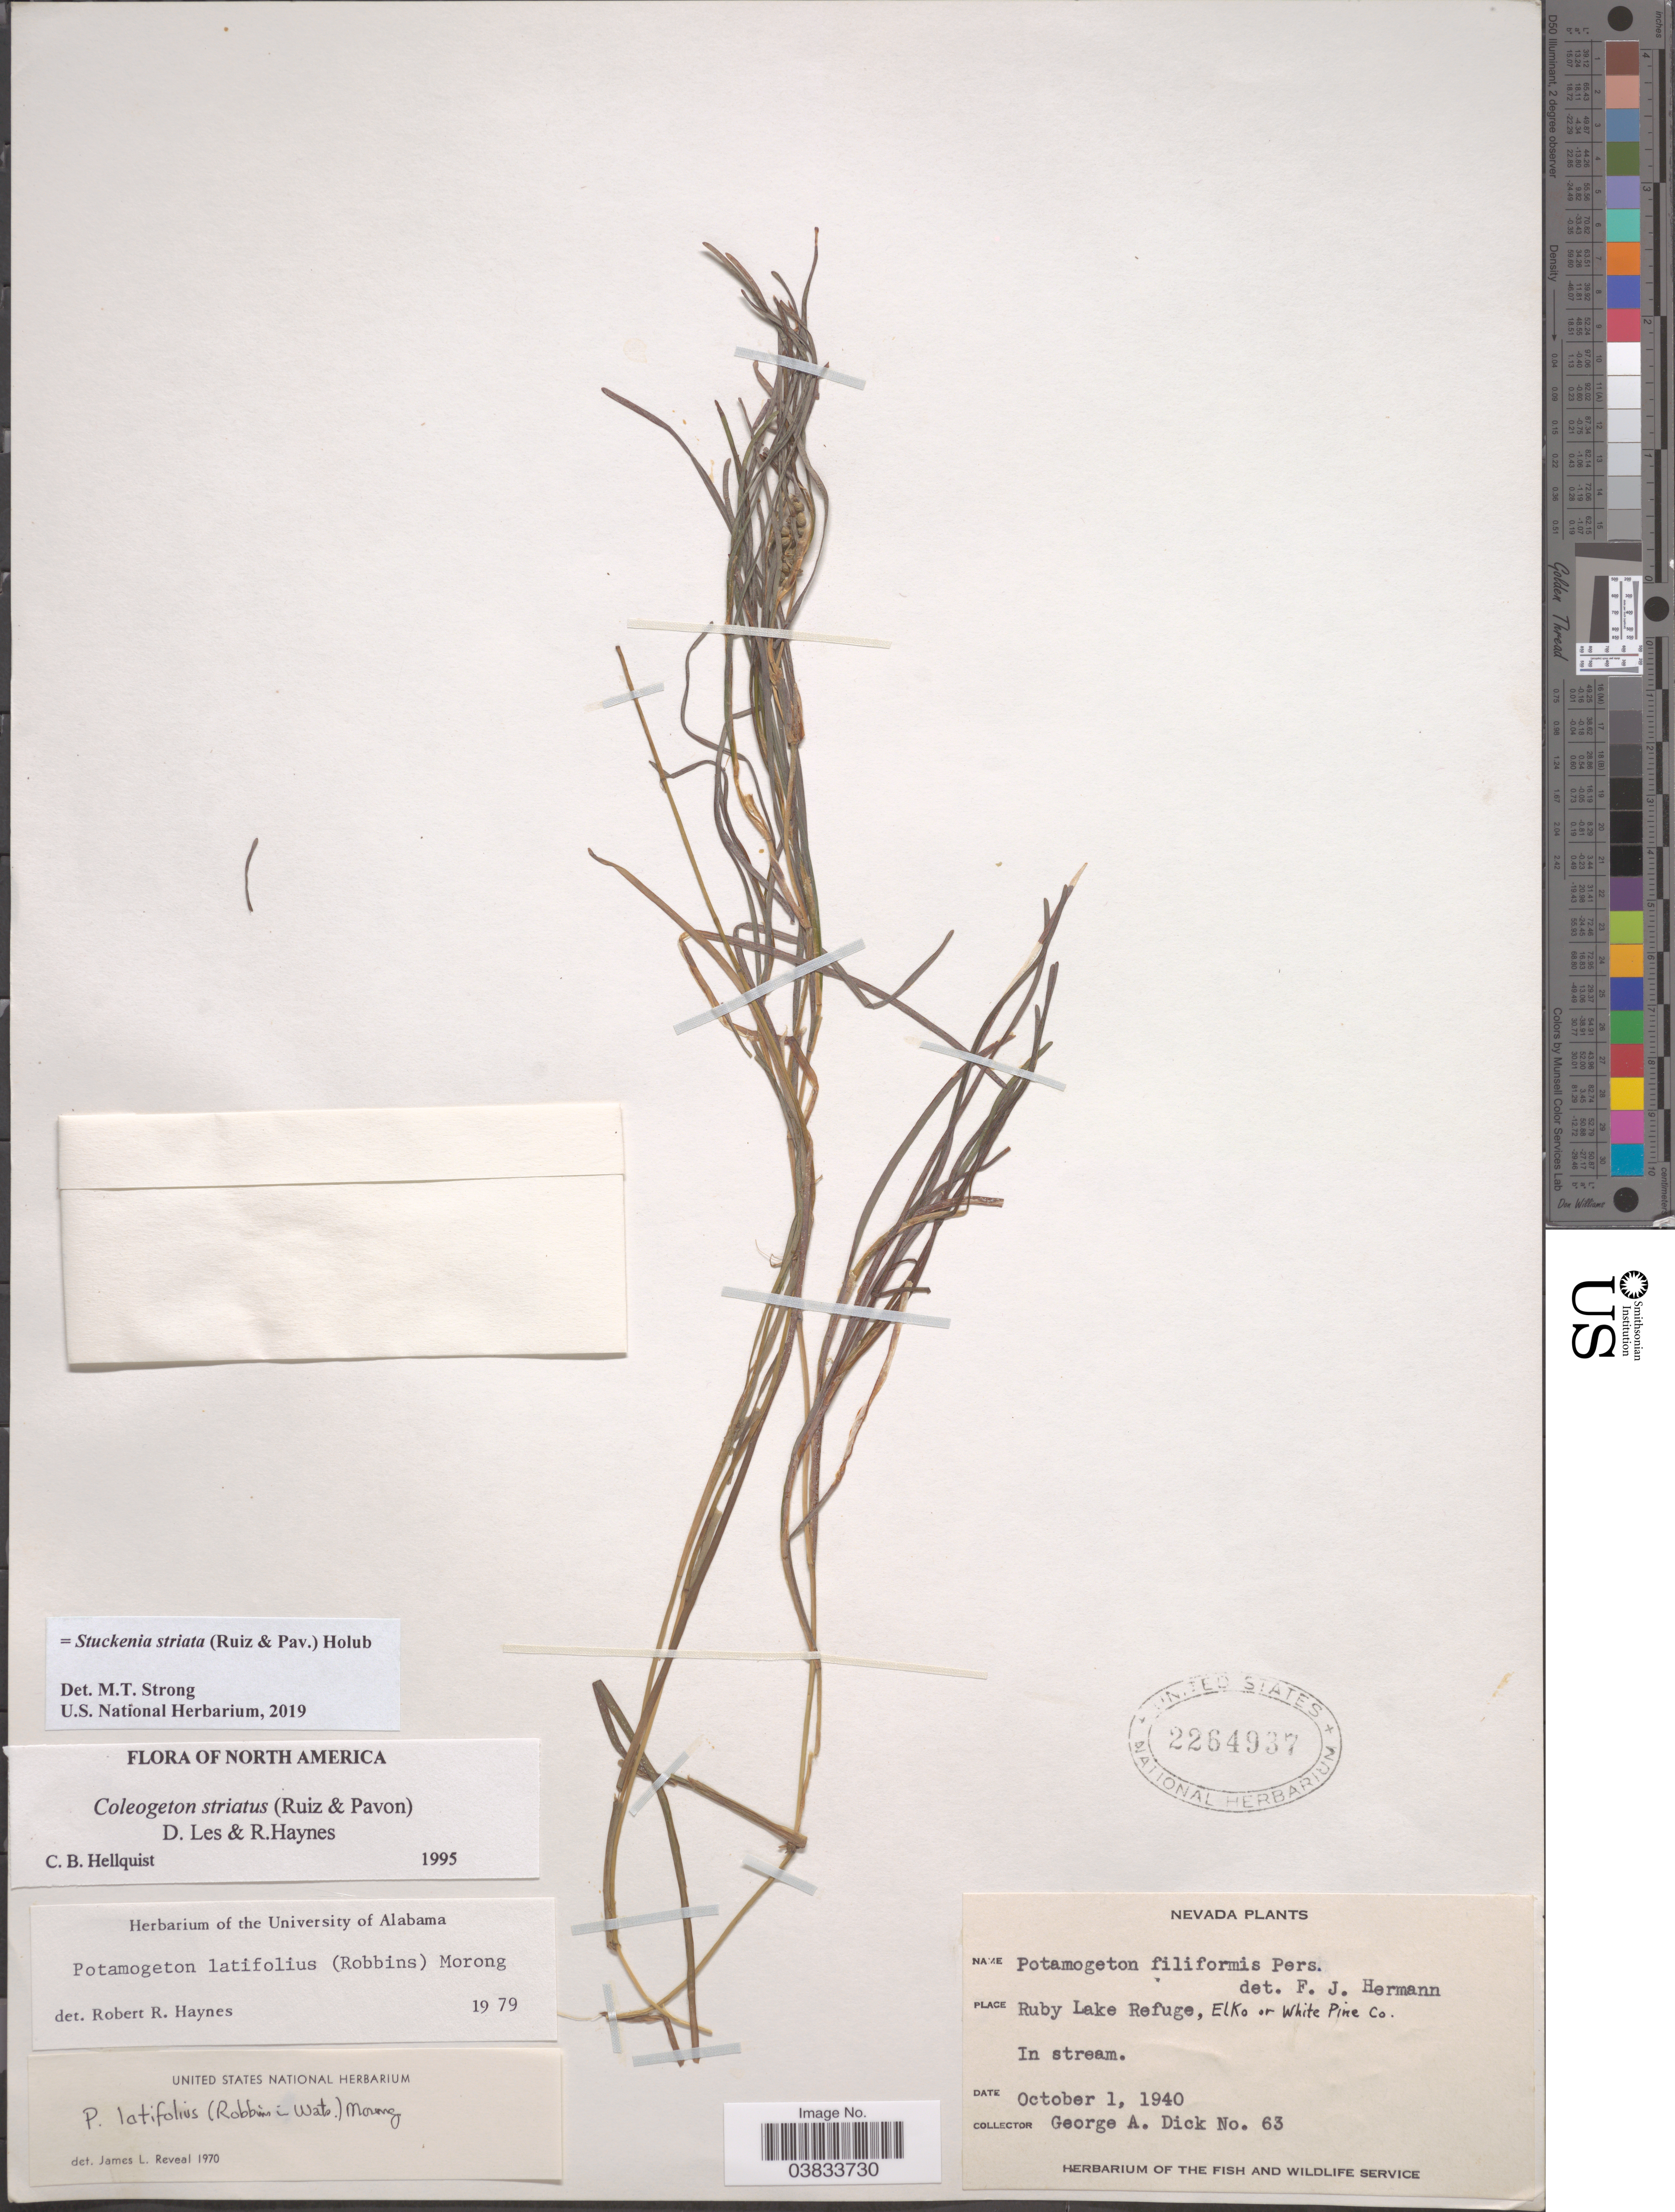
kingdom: Plantae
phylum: Tracheophyta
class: Liliopsida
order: Alismatales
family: Potamogetonaceae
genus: Stuckenia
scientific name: Stuckenia striata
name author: (Ruiz & Pav.) Holub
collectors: G. Dick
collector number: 63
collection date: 1940-10-01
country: United States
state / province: Nevada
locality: Ruby Lake Refuge, Elko or White Pine Co.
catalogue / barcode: US 2264937